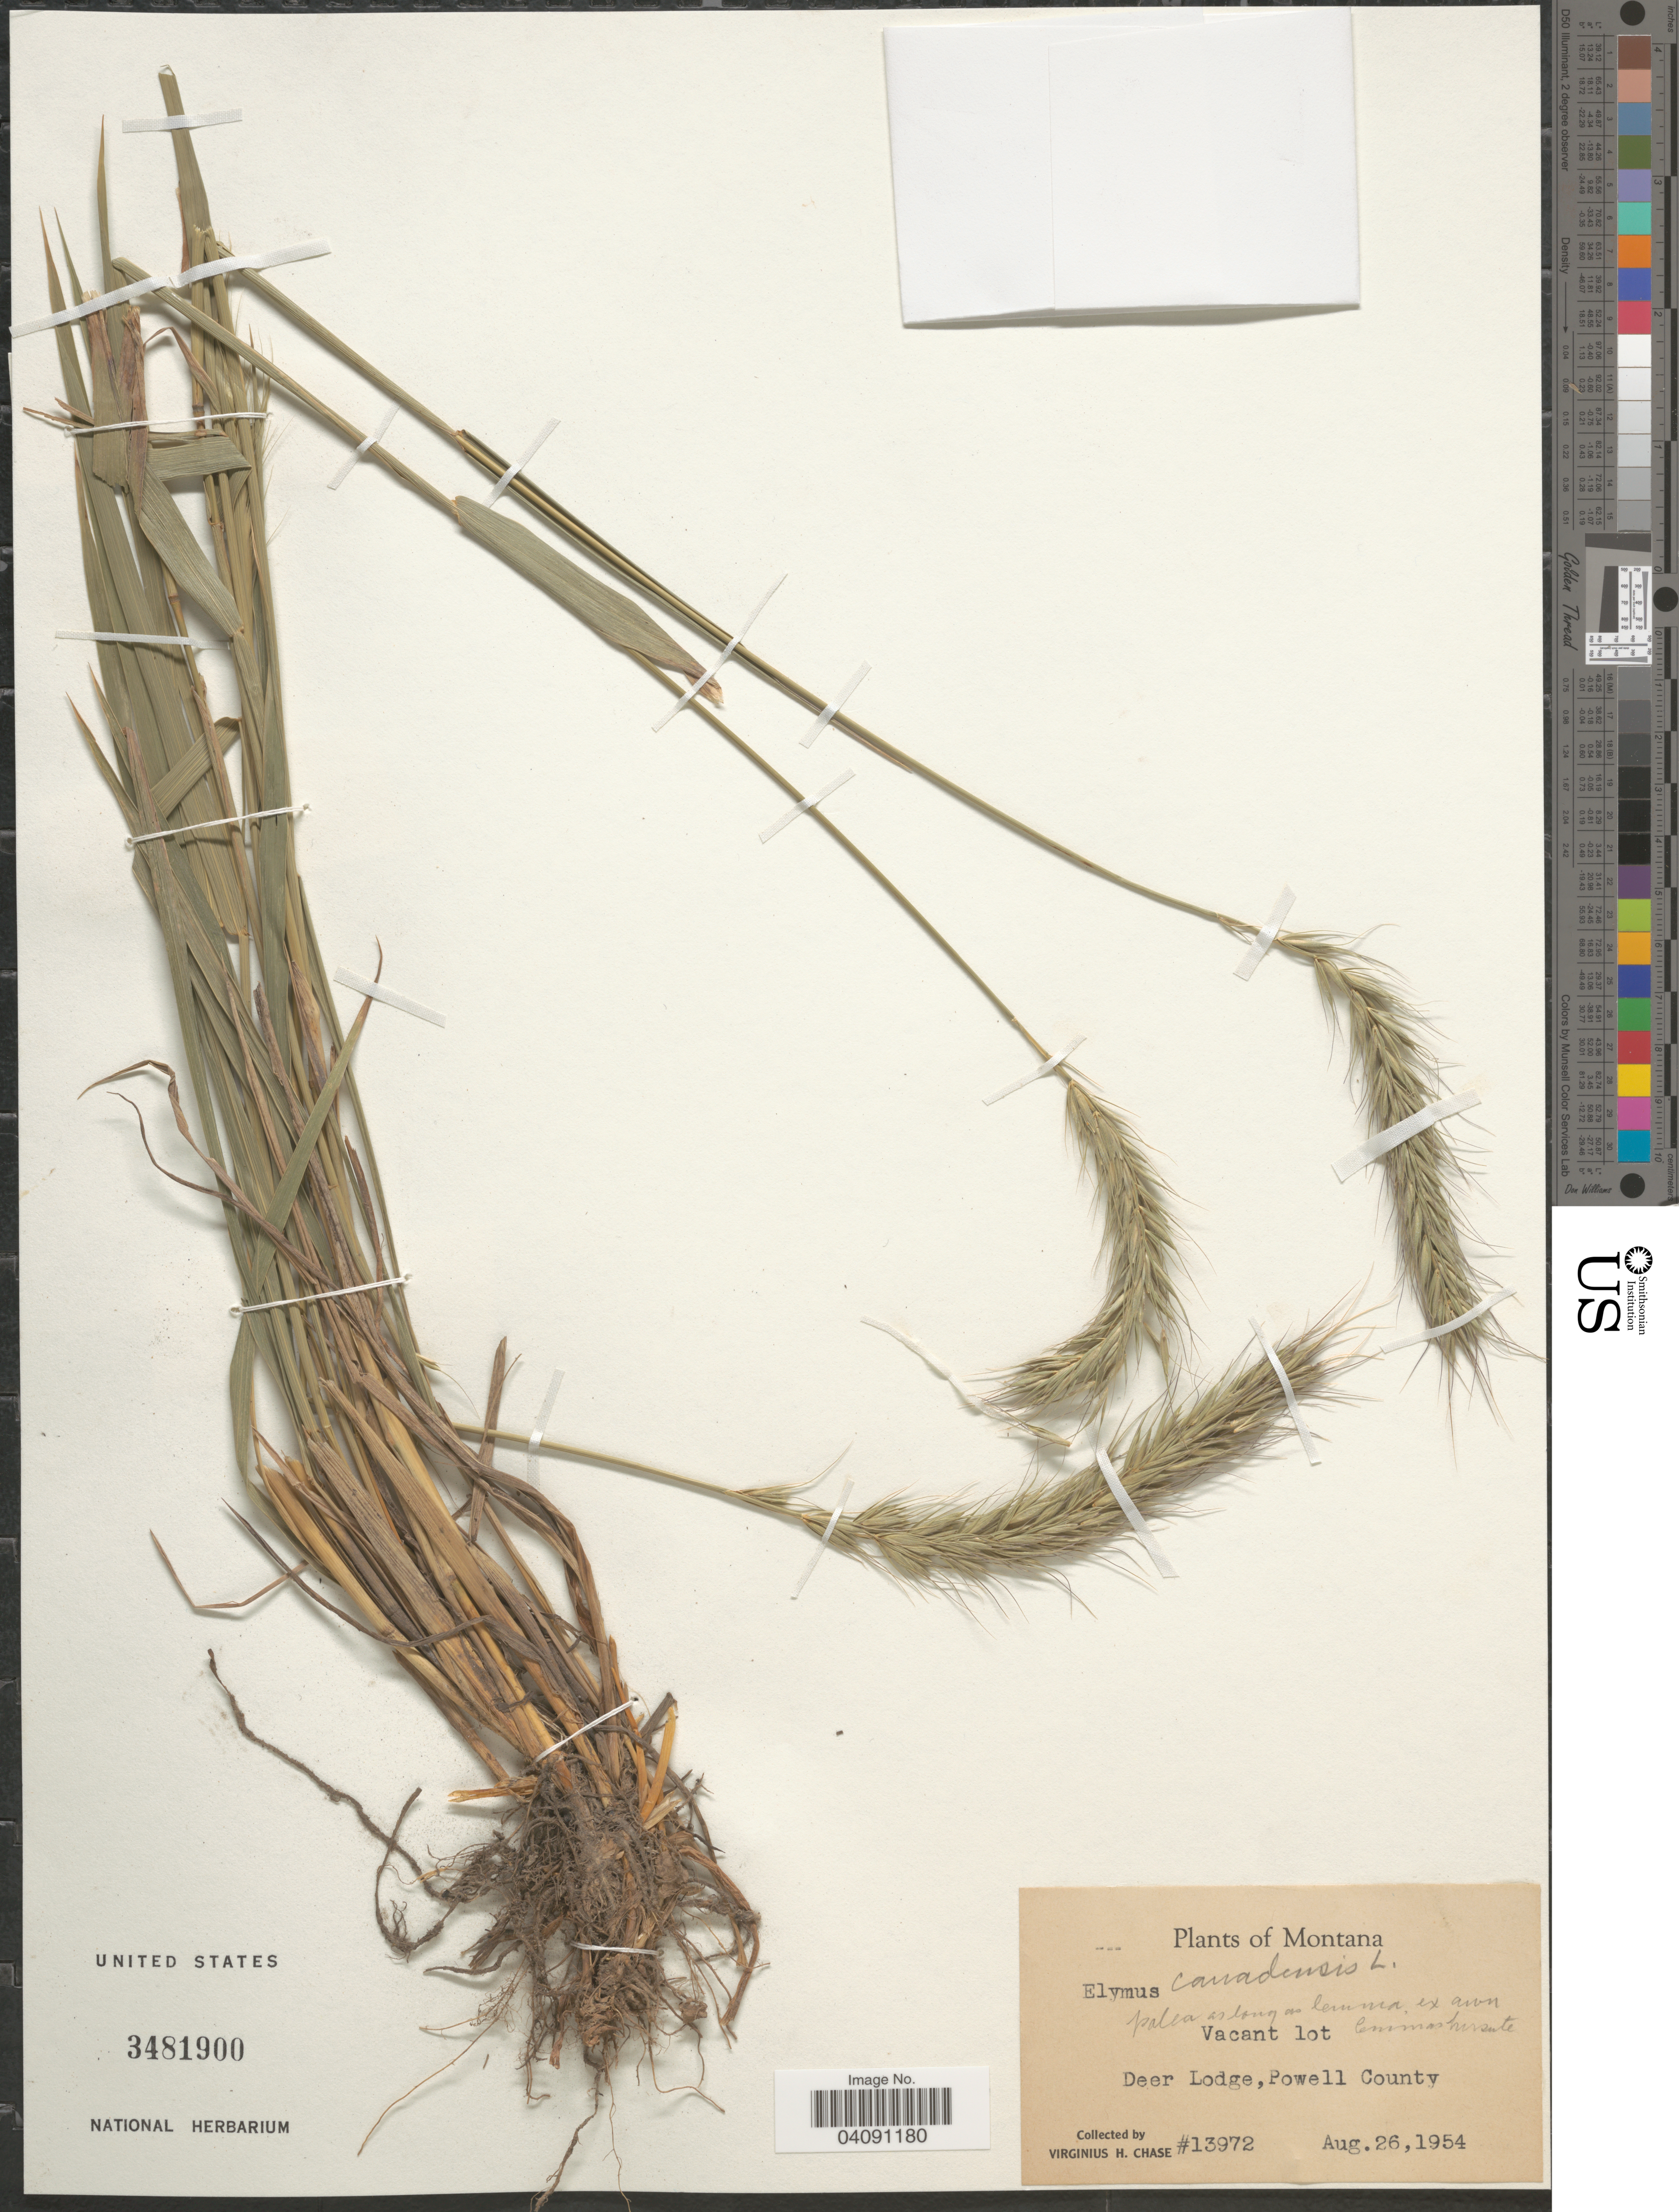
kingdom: Plantae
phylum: Tracheophyta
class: Liliopsida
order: Poales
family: Poaceae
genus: Elymus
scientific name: Elymus canadensis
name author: L.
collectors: V. H. Chase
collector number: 13972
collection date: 1954-08-26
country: United States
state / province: Montana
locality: Vacant lot. Deer Lodge, Powell County.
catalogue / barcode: US 3481900